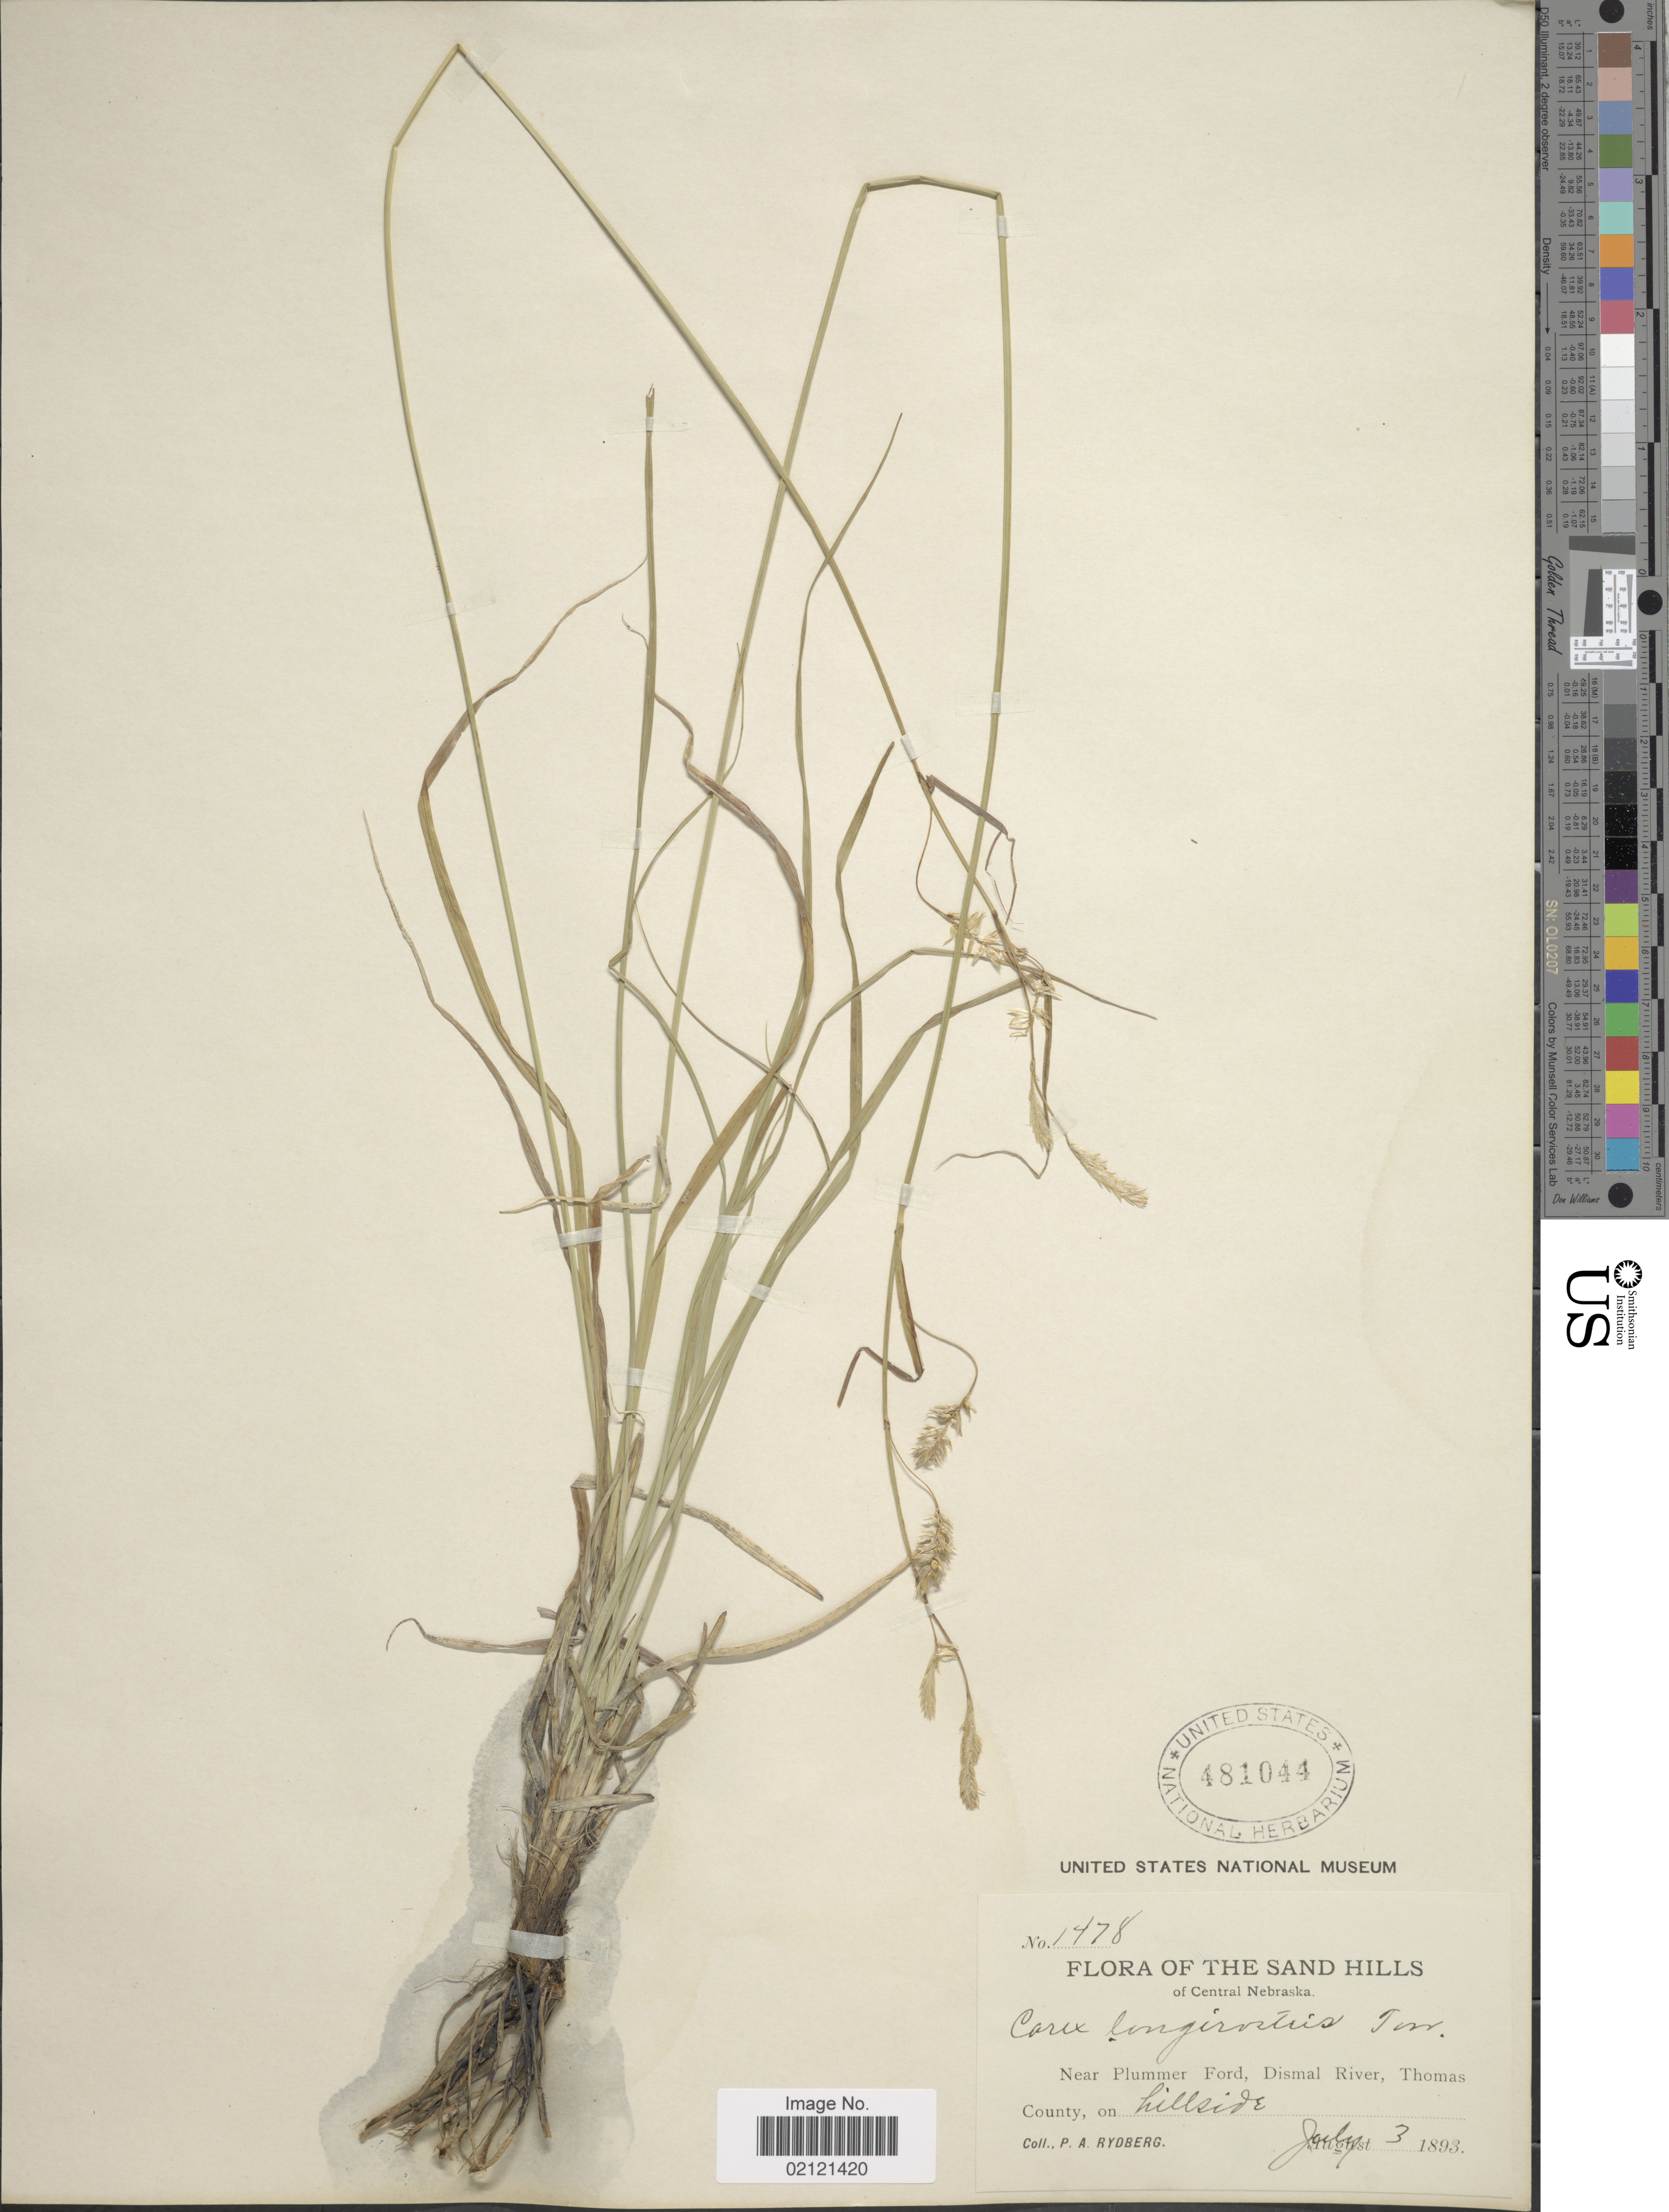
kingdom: Plantae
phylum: Tracheophyta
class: Liliopsida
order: Poales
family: Cyperaceae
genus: Carex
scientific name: Carex sprengelii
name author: Dewey ex Spreng.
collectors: P. A. Rydberg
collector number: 1478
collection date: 1893-07-03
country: United States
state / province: Nebraska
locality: The Sand Hills of Central Nebraska, Near Plummer Ford, Dismal River, Thomas County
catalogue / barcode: US 481044